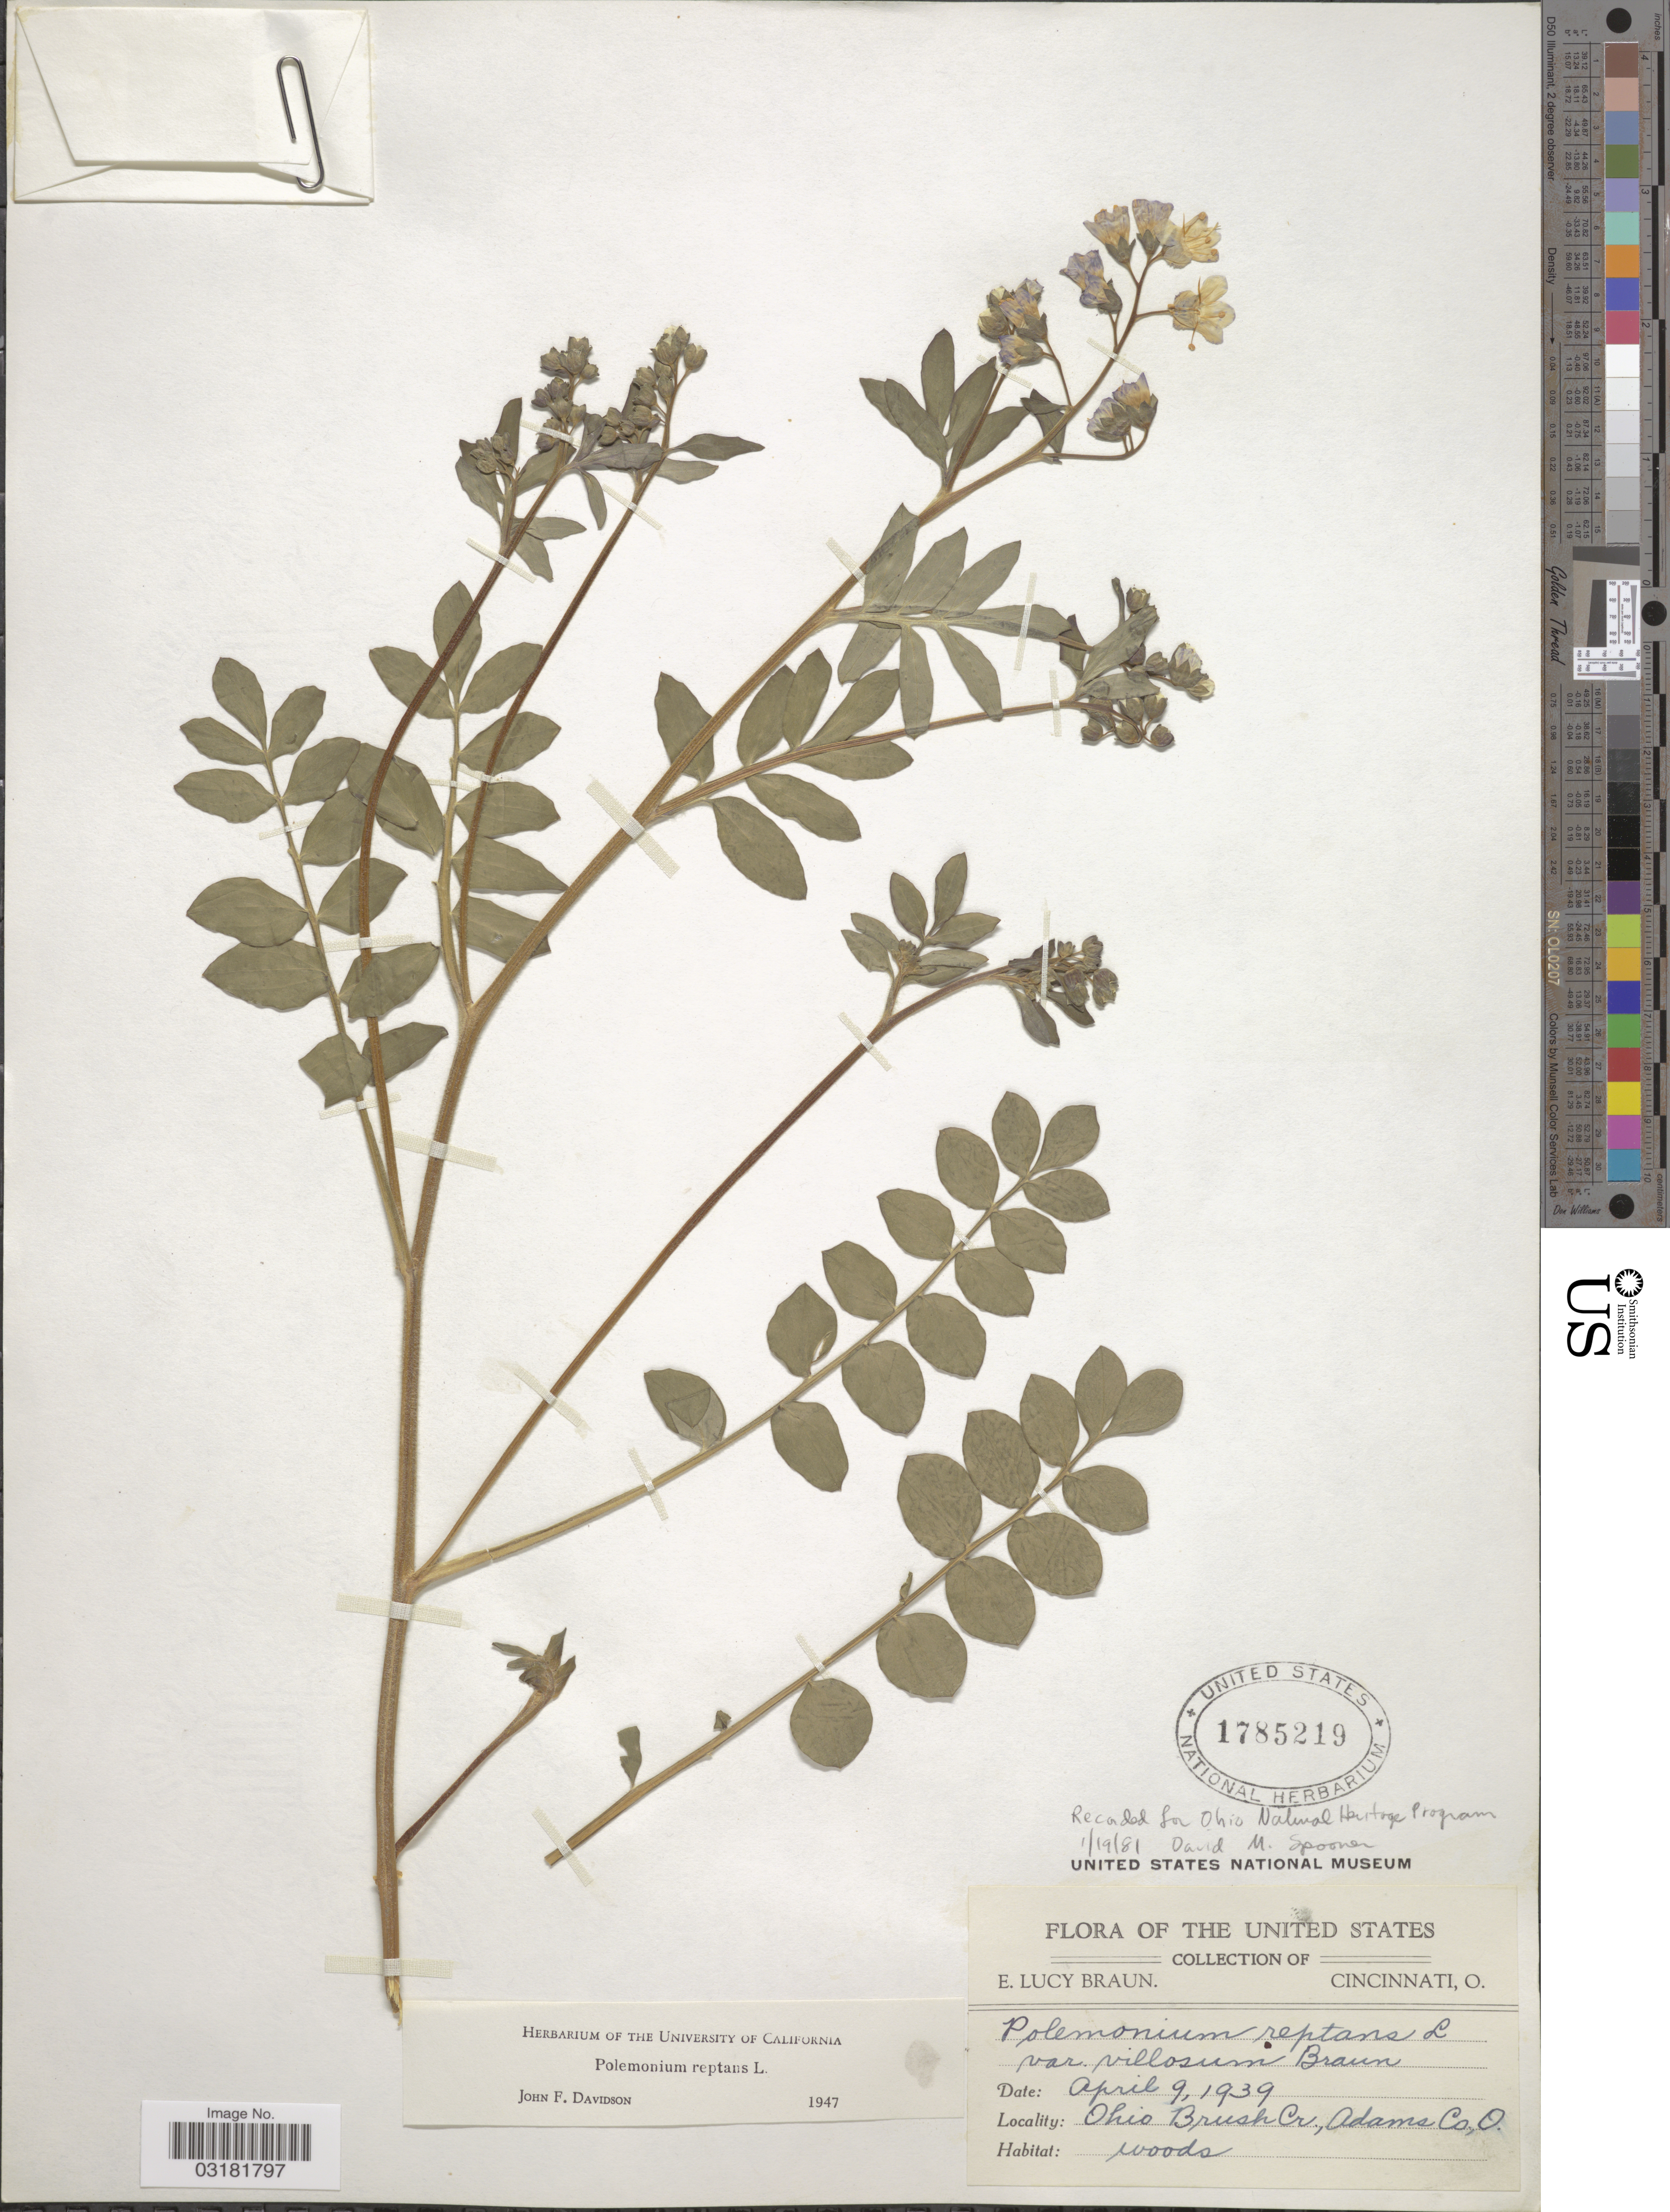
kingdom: Plantae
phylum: Tracheophyta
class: Magnoliopsida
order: Ericales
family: Polemoniaceae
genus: Polemonium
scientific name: Polemonium reptans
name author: L.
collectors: E. L. Braun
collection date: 1939-04-09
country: United States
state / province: Ohio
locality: Ohio Brush Cr., Adams Co., O.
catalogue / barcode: US 1785219